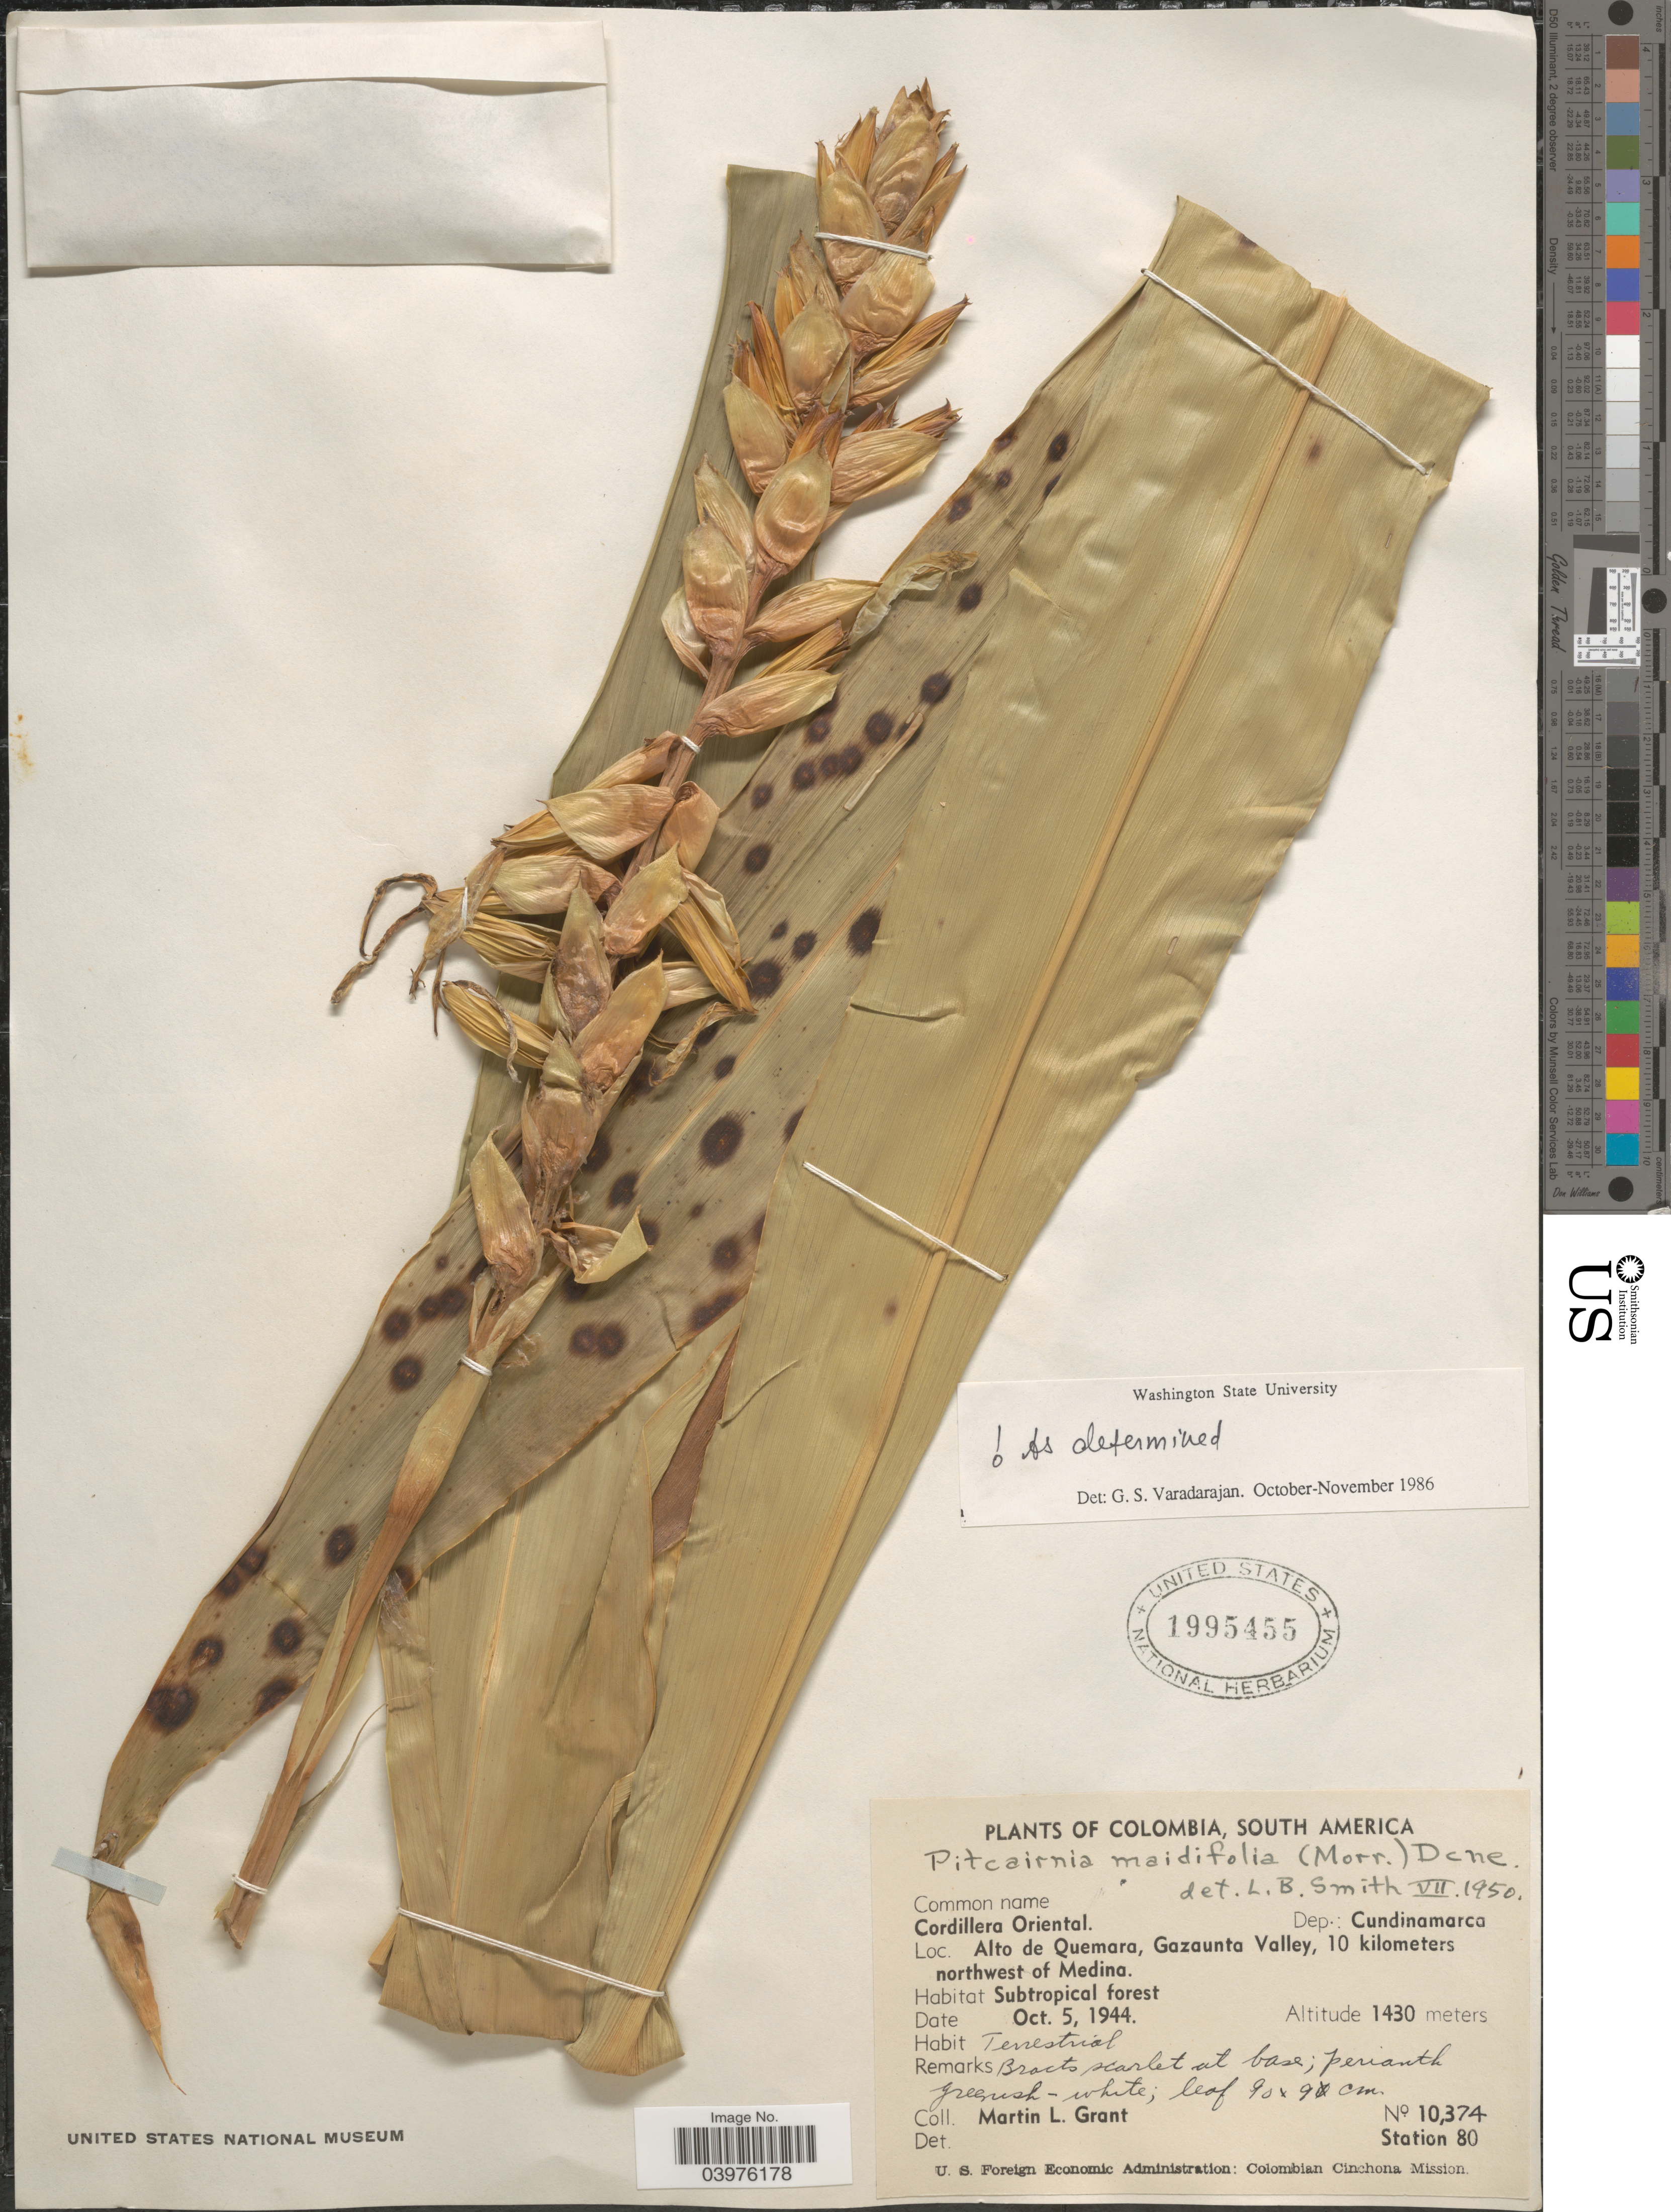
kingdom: Plantae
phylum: Tracheophyta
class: Liliopsida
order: Poales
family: Bromeliaceae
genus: Pitcairnia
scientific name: Pitcairnia maidifolia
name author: (C. Morren) Decne. ex Planch.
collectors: M. L. Grant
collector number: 10374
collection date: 1944-10-05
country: Colombia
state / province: Cundinamarca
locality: Cordillera Oriental. Dep.: Cundinamarca. Alto de Quemara, Gazaunta Valley, 10 kilometers northwest of Medina. Subtropical forest. Station 80.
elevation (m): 1430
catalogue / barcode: US 1995455